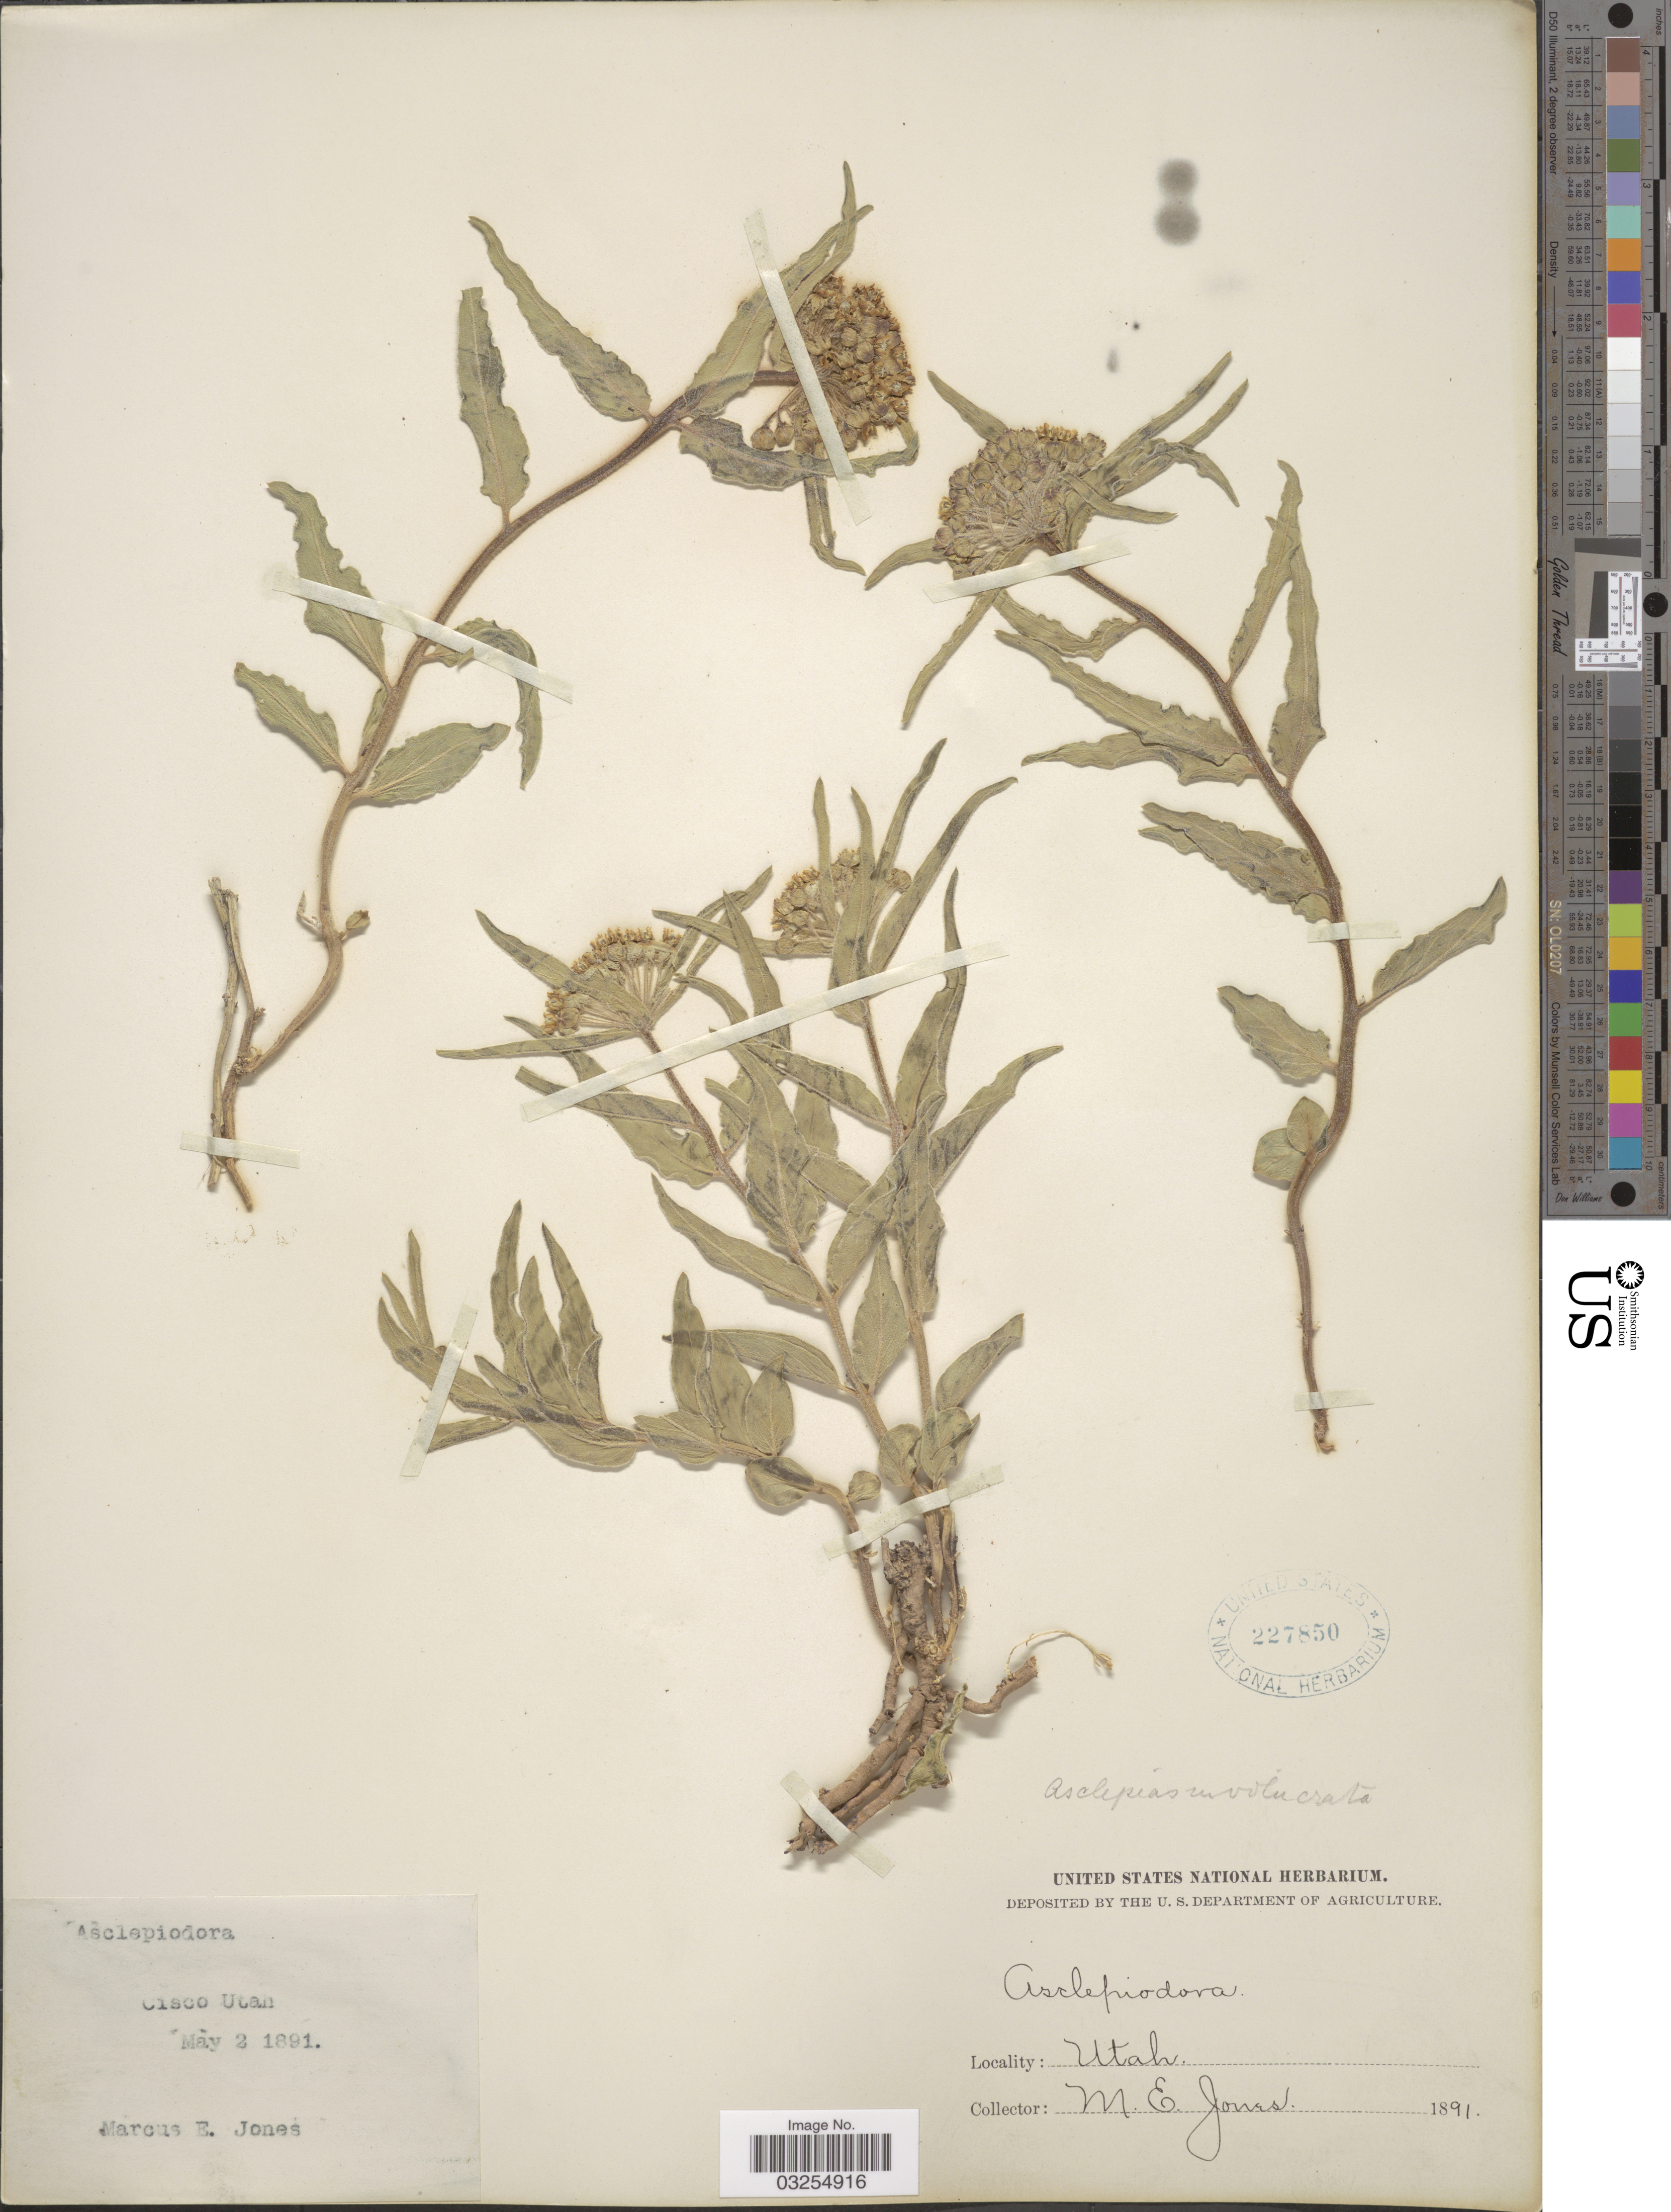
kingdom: Plantae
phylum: Tracheophyta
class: Magnoliopsida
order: Gentianales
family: Apocynaceae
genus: Asclepias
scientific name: Asclepias macrosperma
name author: Eastw. ex Vail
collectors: M. E. Jones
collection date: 1891-05-02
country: United States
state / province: Utah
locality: Cisco Utah.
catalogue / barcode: US 227850